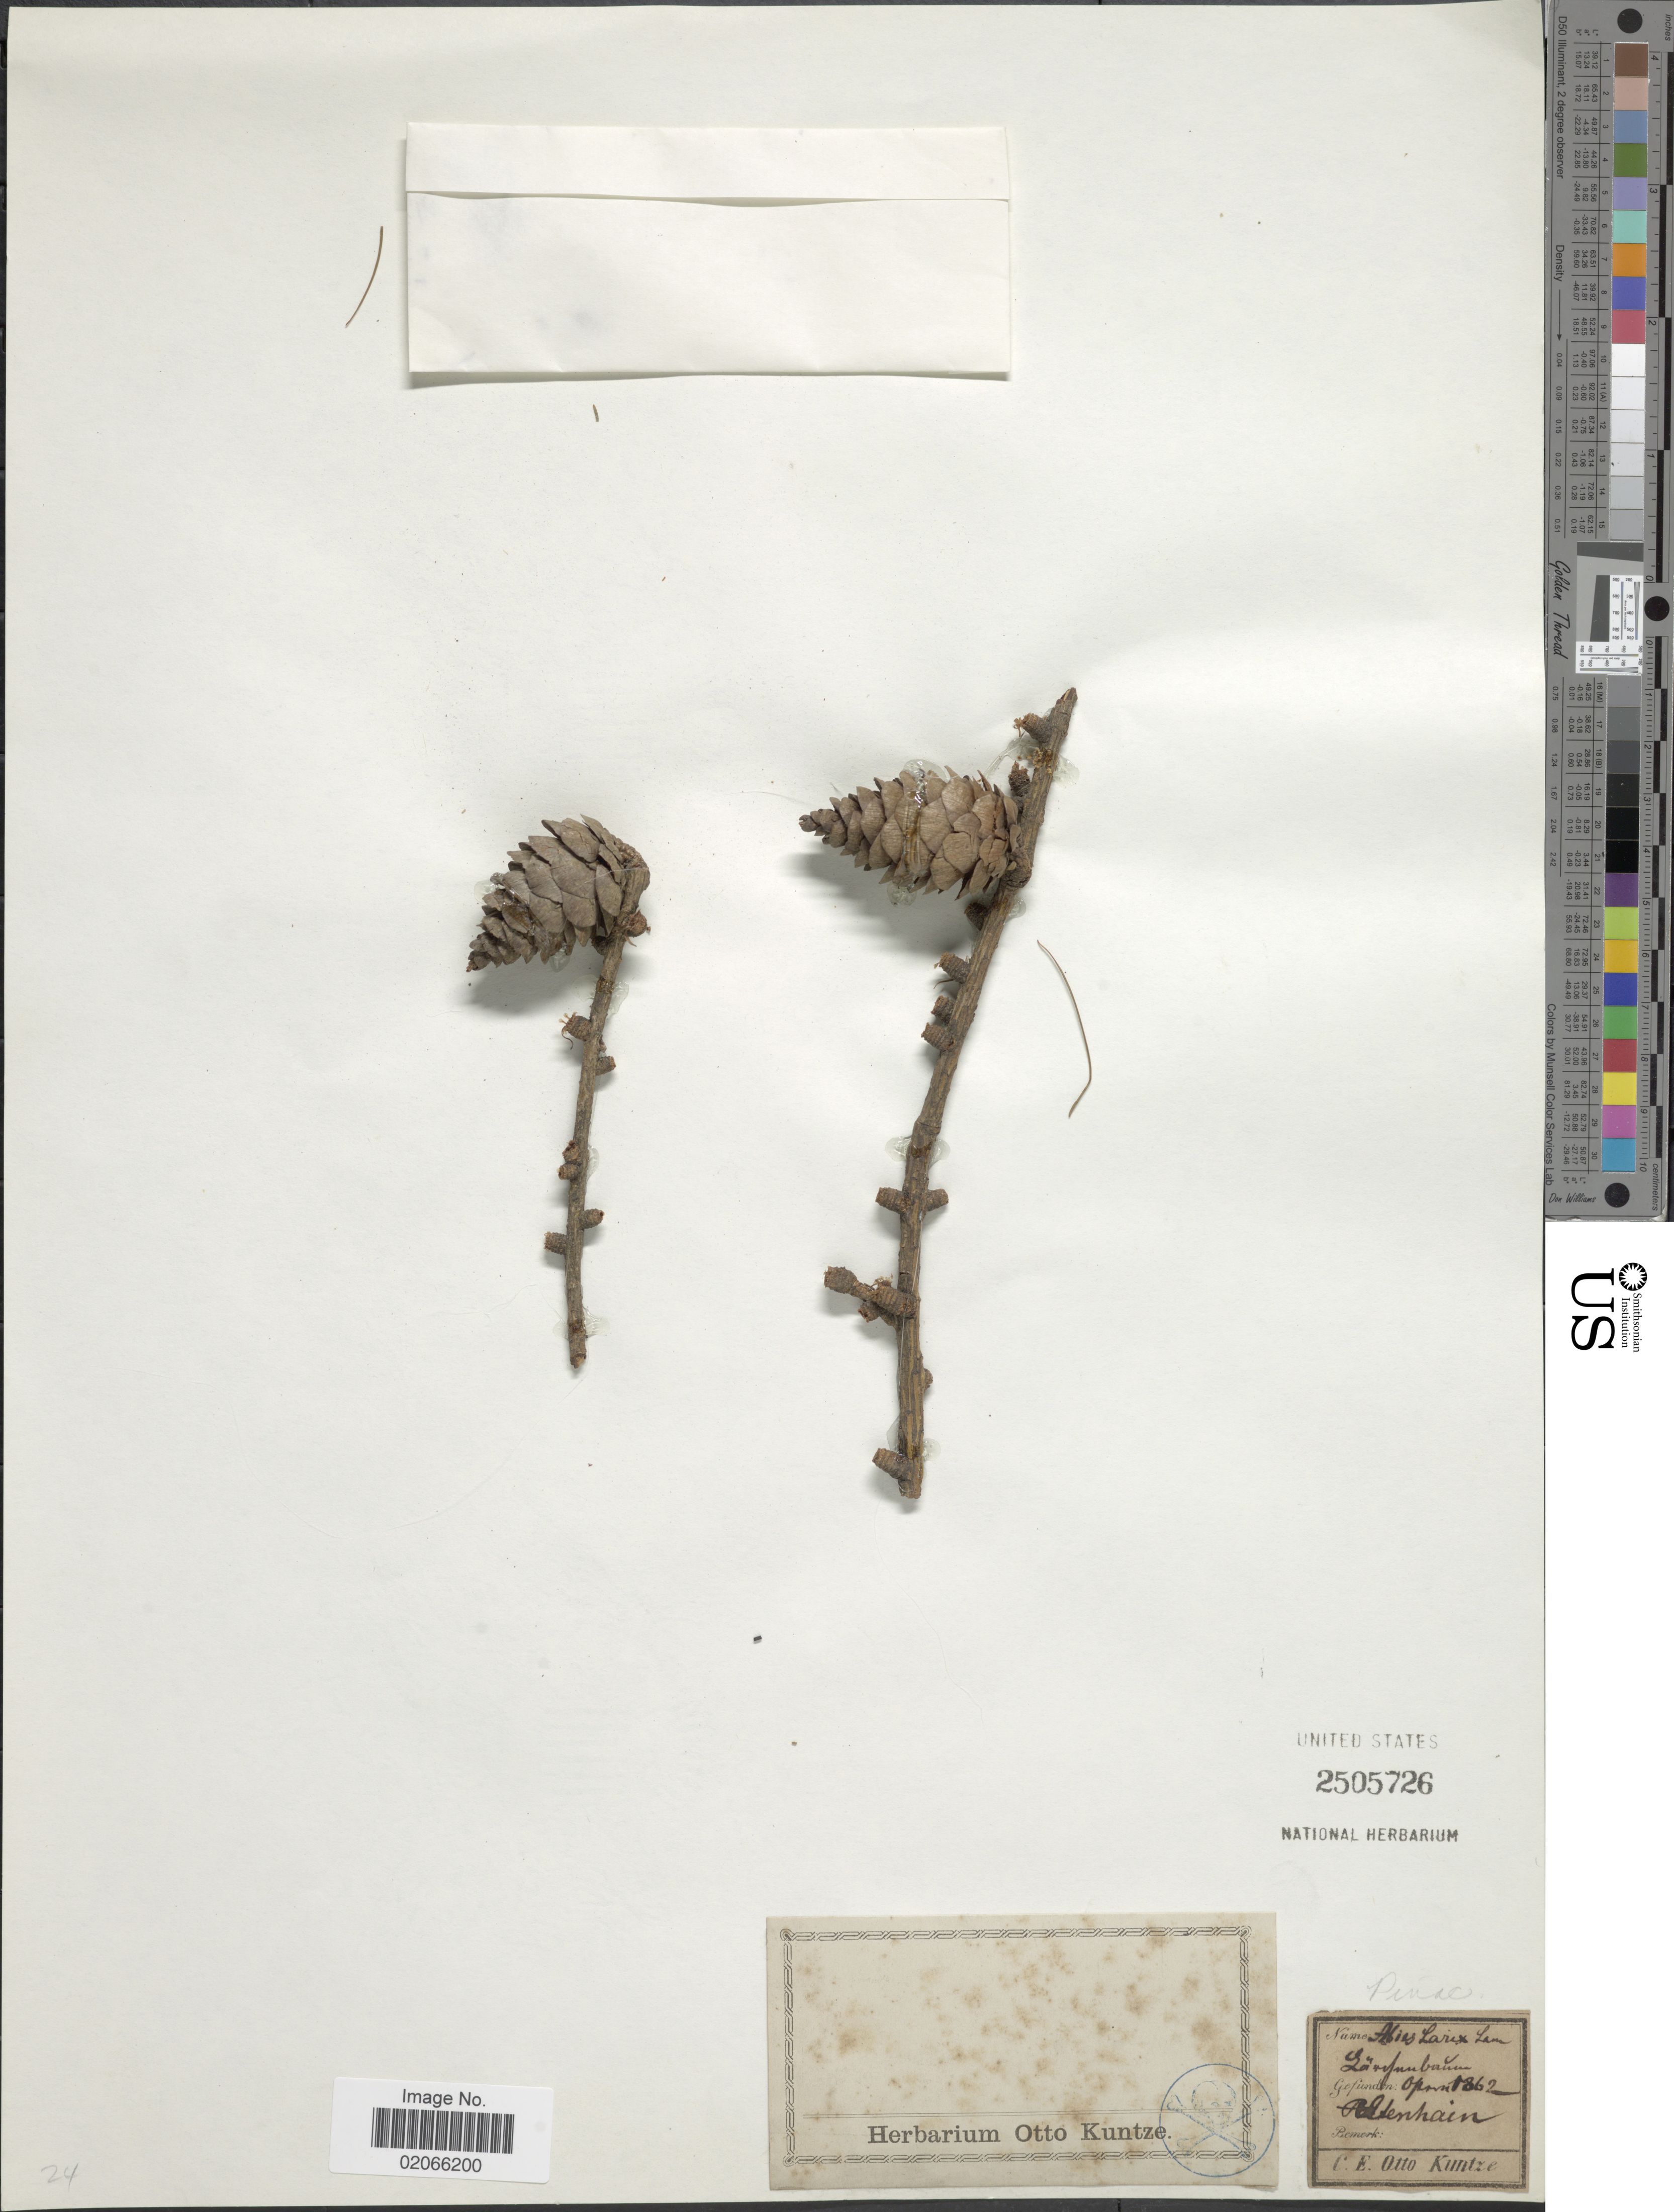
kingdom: Plantae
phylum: Tracheophyta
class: Pinopsida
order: Pinales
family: Pinaceae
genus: Larix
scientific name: Larix sp.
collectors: C.E.O. Kuntze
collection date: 1862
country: Germany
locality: Altenhain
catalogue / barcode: US 2505726